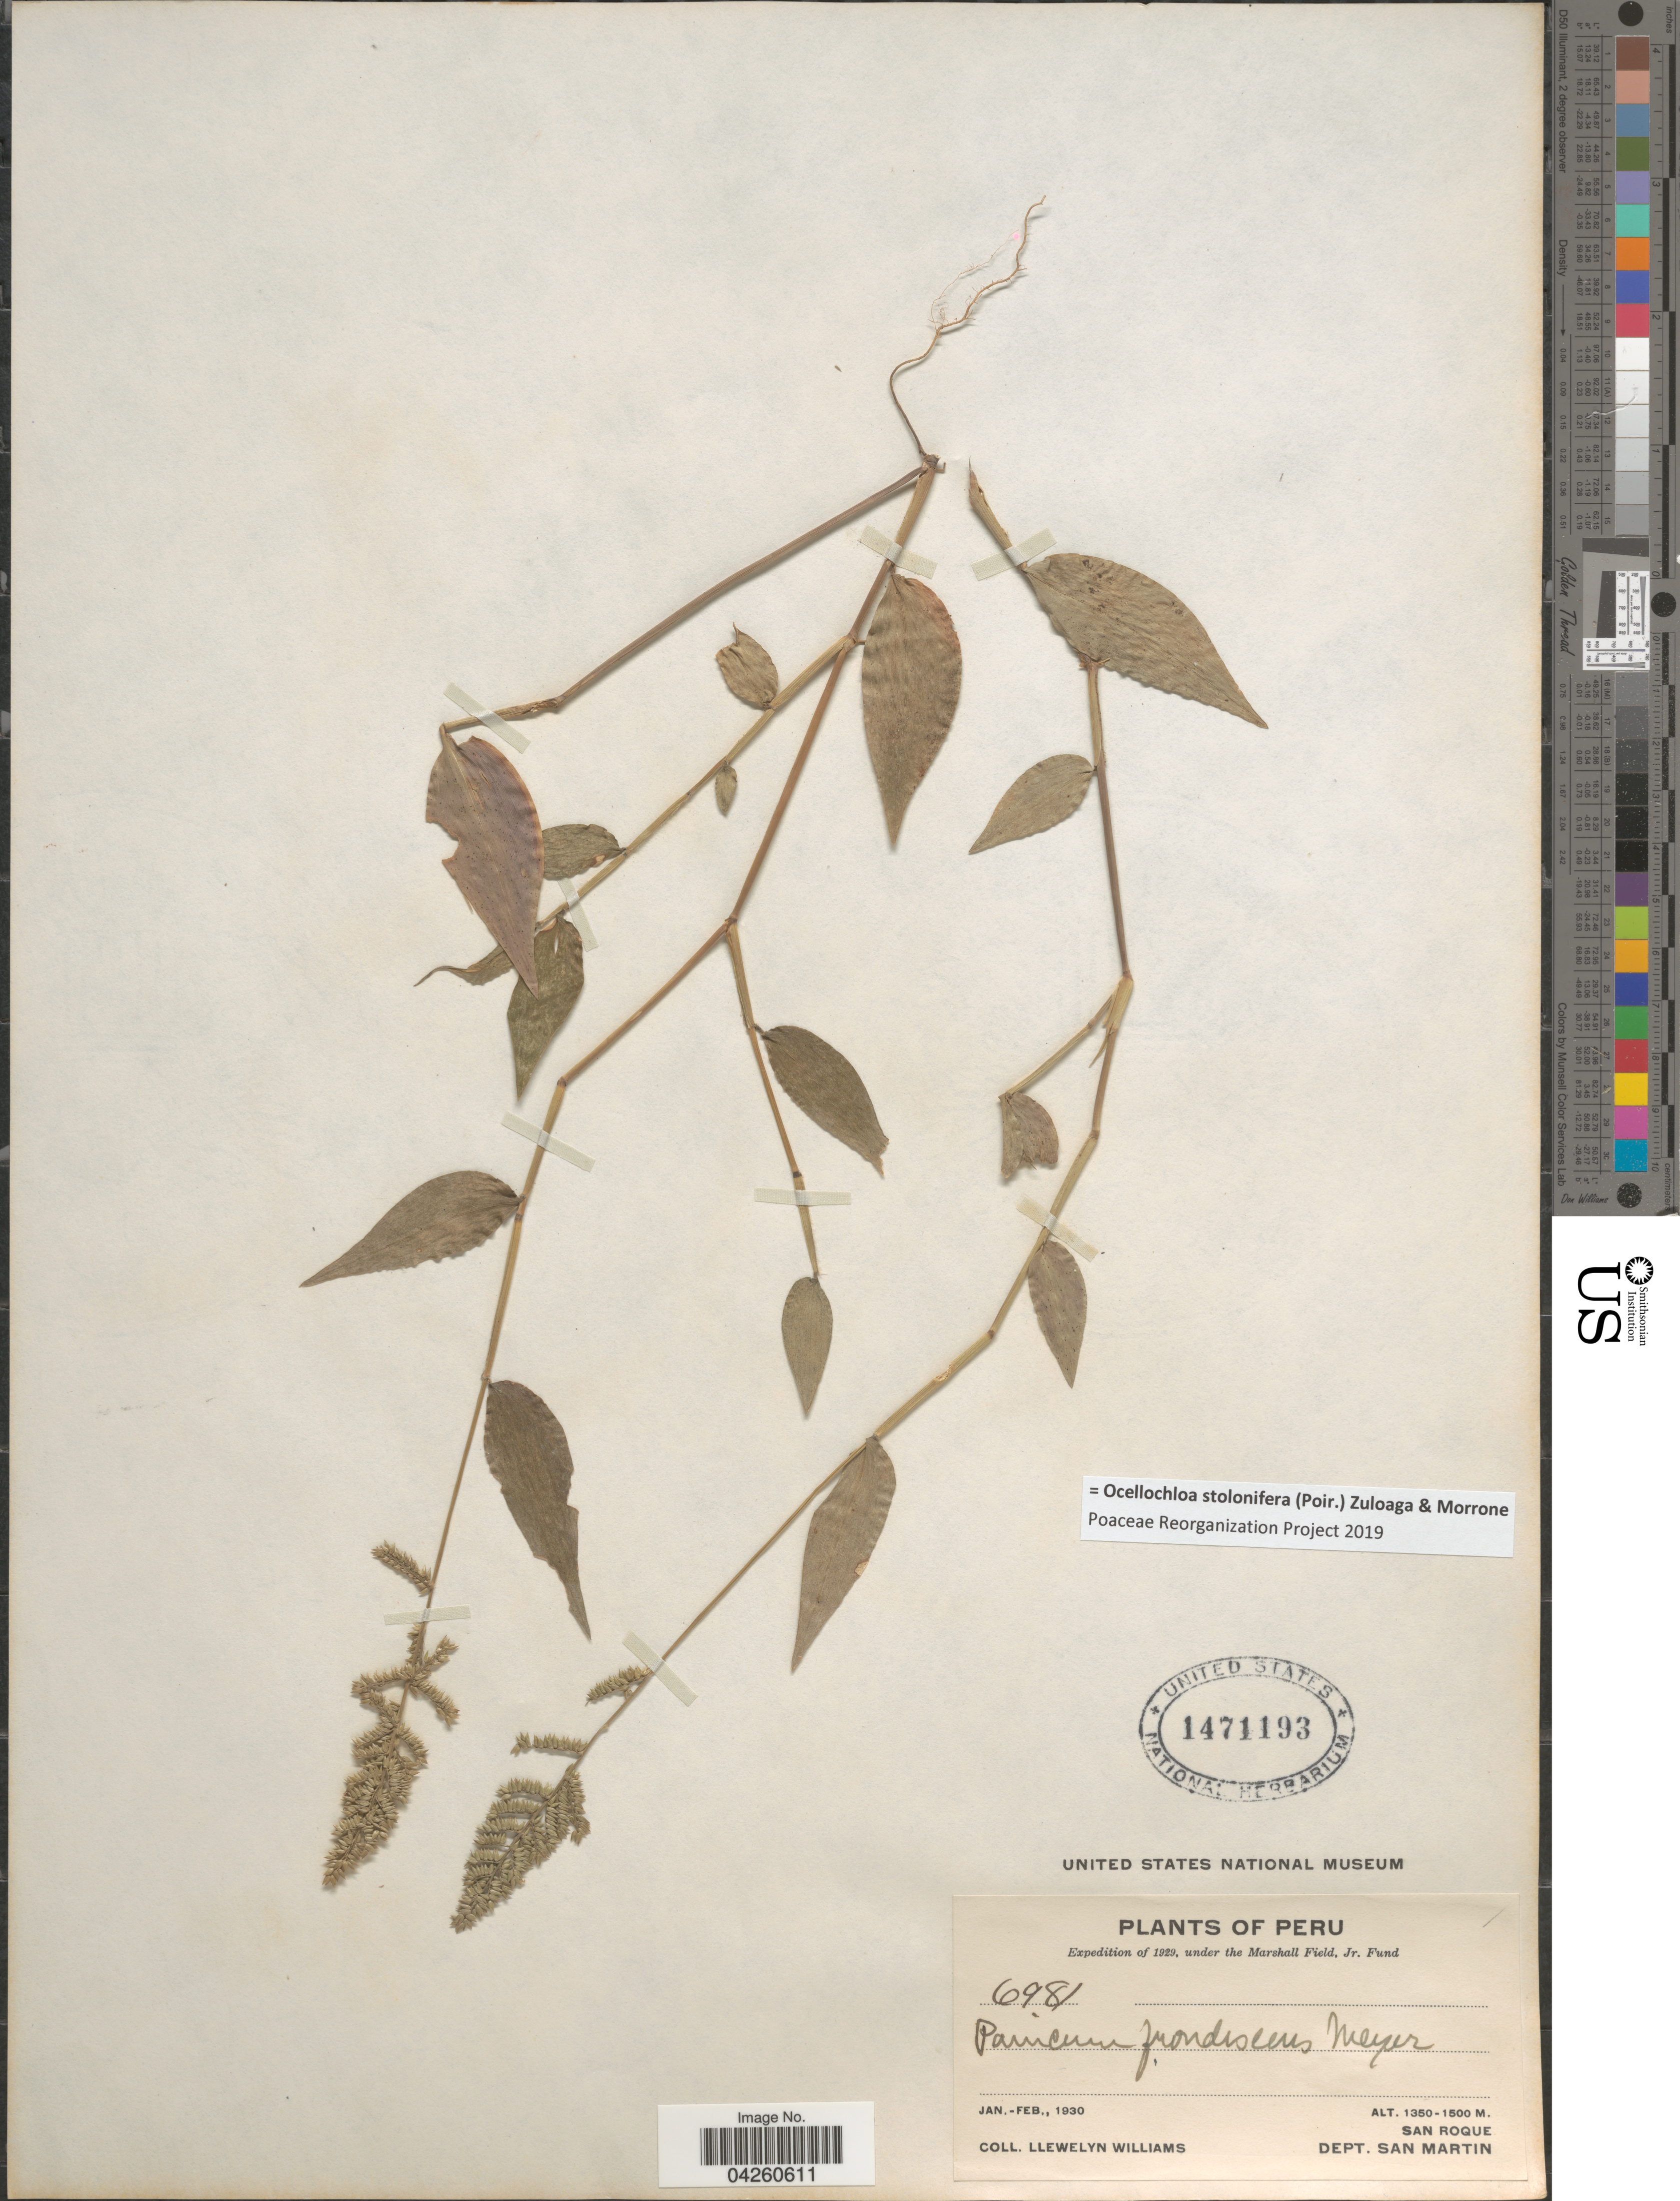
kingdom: Plantae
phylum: Tracheophyta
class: Liliopsida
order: Poales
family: Poaceae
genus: Ocellochloa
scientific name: Ocellochloa stolonifera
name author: (Poir.) Zuloaga & Morrone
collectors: Ll. Williams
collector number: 6981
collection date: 1930-01/1930-02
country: Peru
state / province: San Martín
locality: Expedition of 1929. San Roque. Dept. San Martin.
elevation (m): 1350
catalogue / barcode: US 1471193